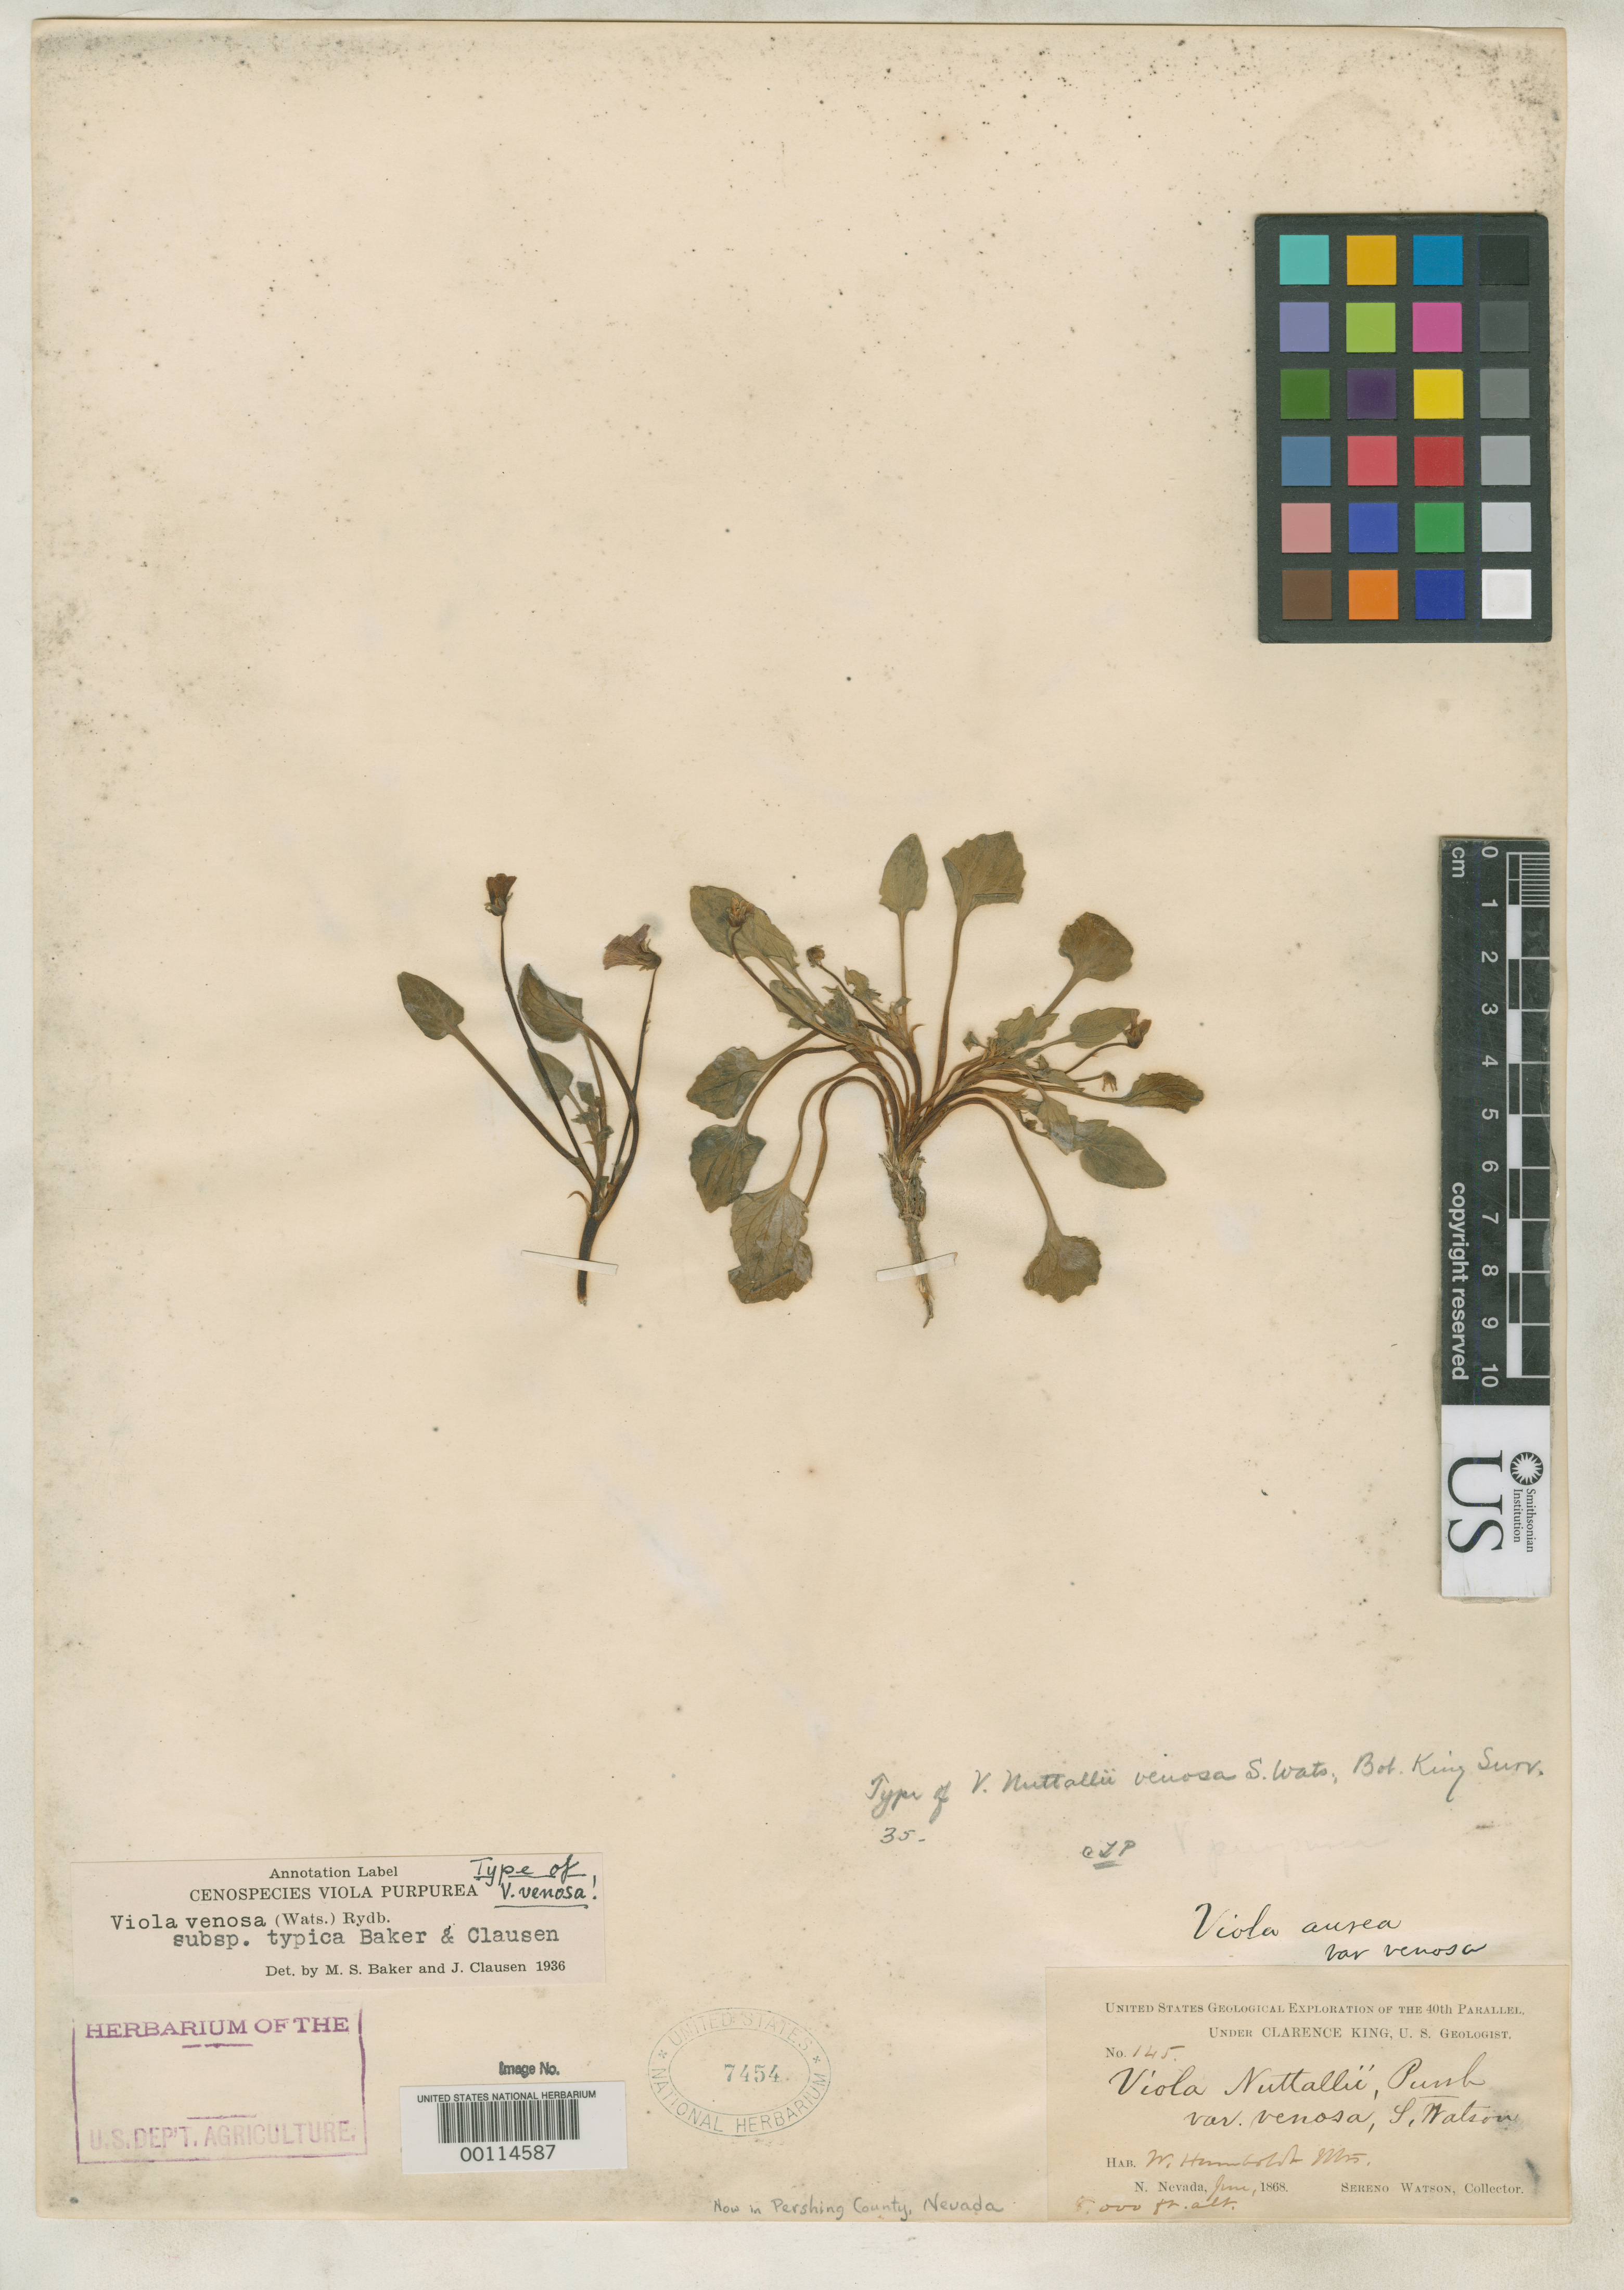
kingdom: Plantae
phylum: Tracheophyta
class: Magnoliopsida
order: Malpighiales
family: Violaceae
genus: Viola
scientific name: Viola nuttallii var. venosa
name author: S. Watson in C. King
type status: Holotype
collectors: S. Watson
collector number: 145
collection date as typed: Jun 1868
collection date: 1868-06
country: United States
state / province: Nevada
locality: Humboldt Mts.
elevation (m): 1524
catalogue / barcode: US 7454